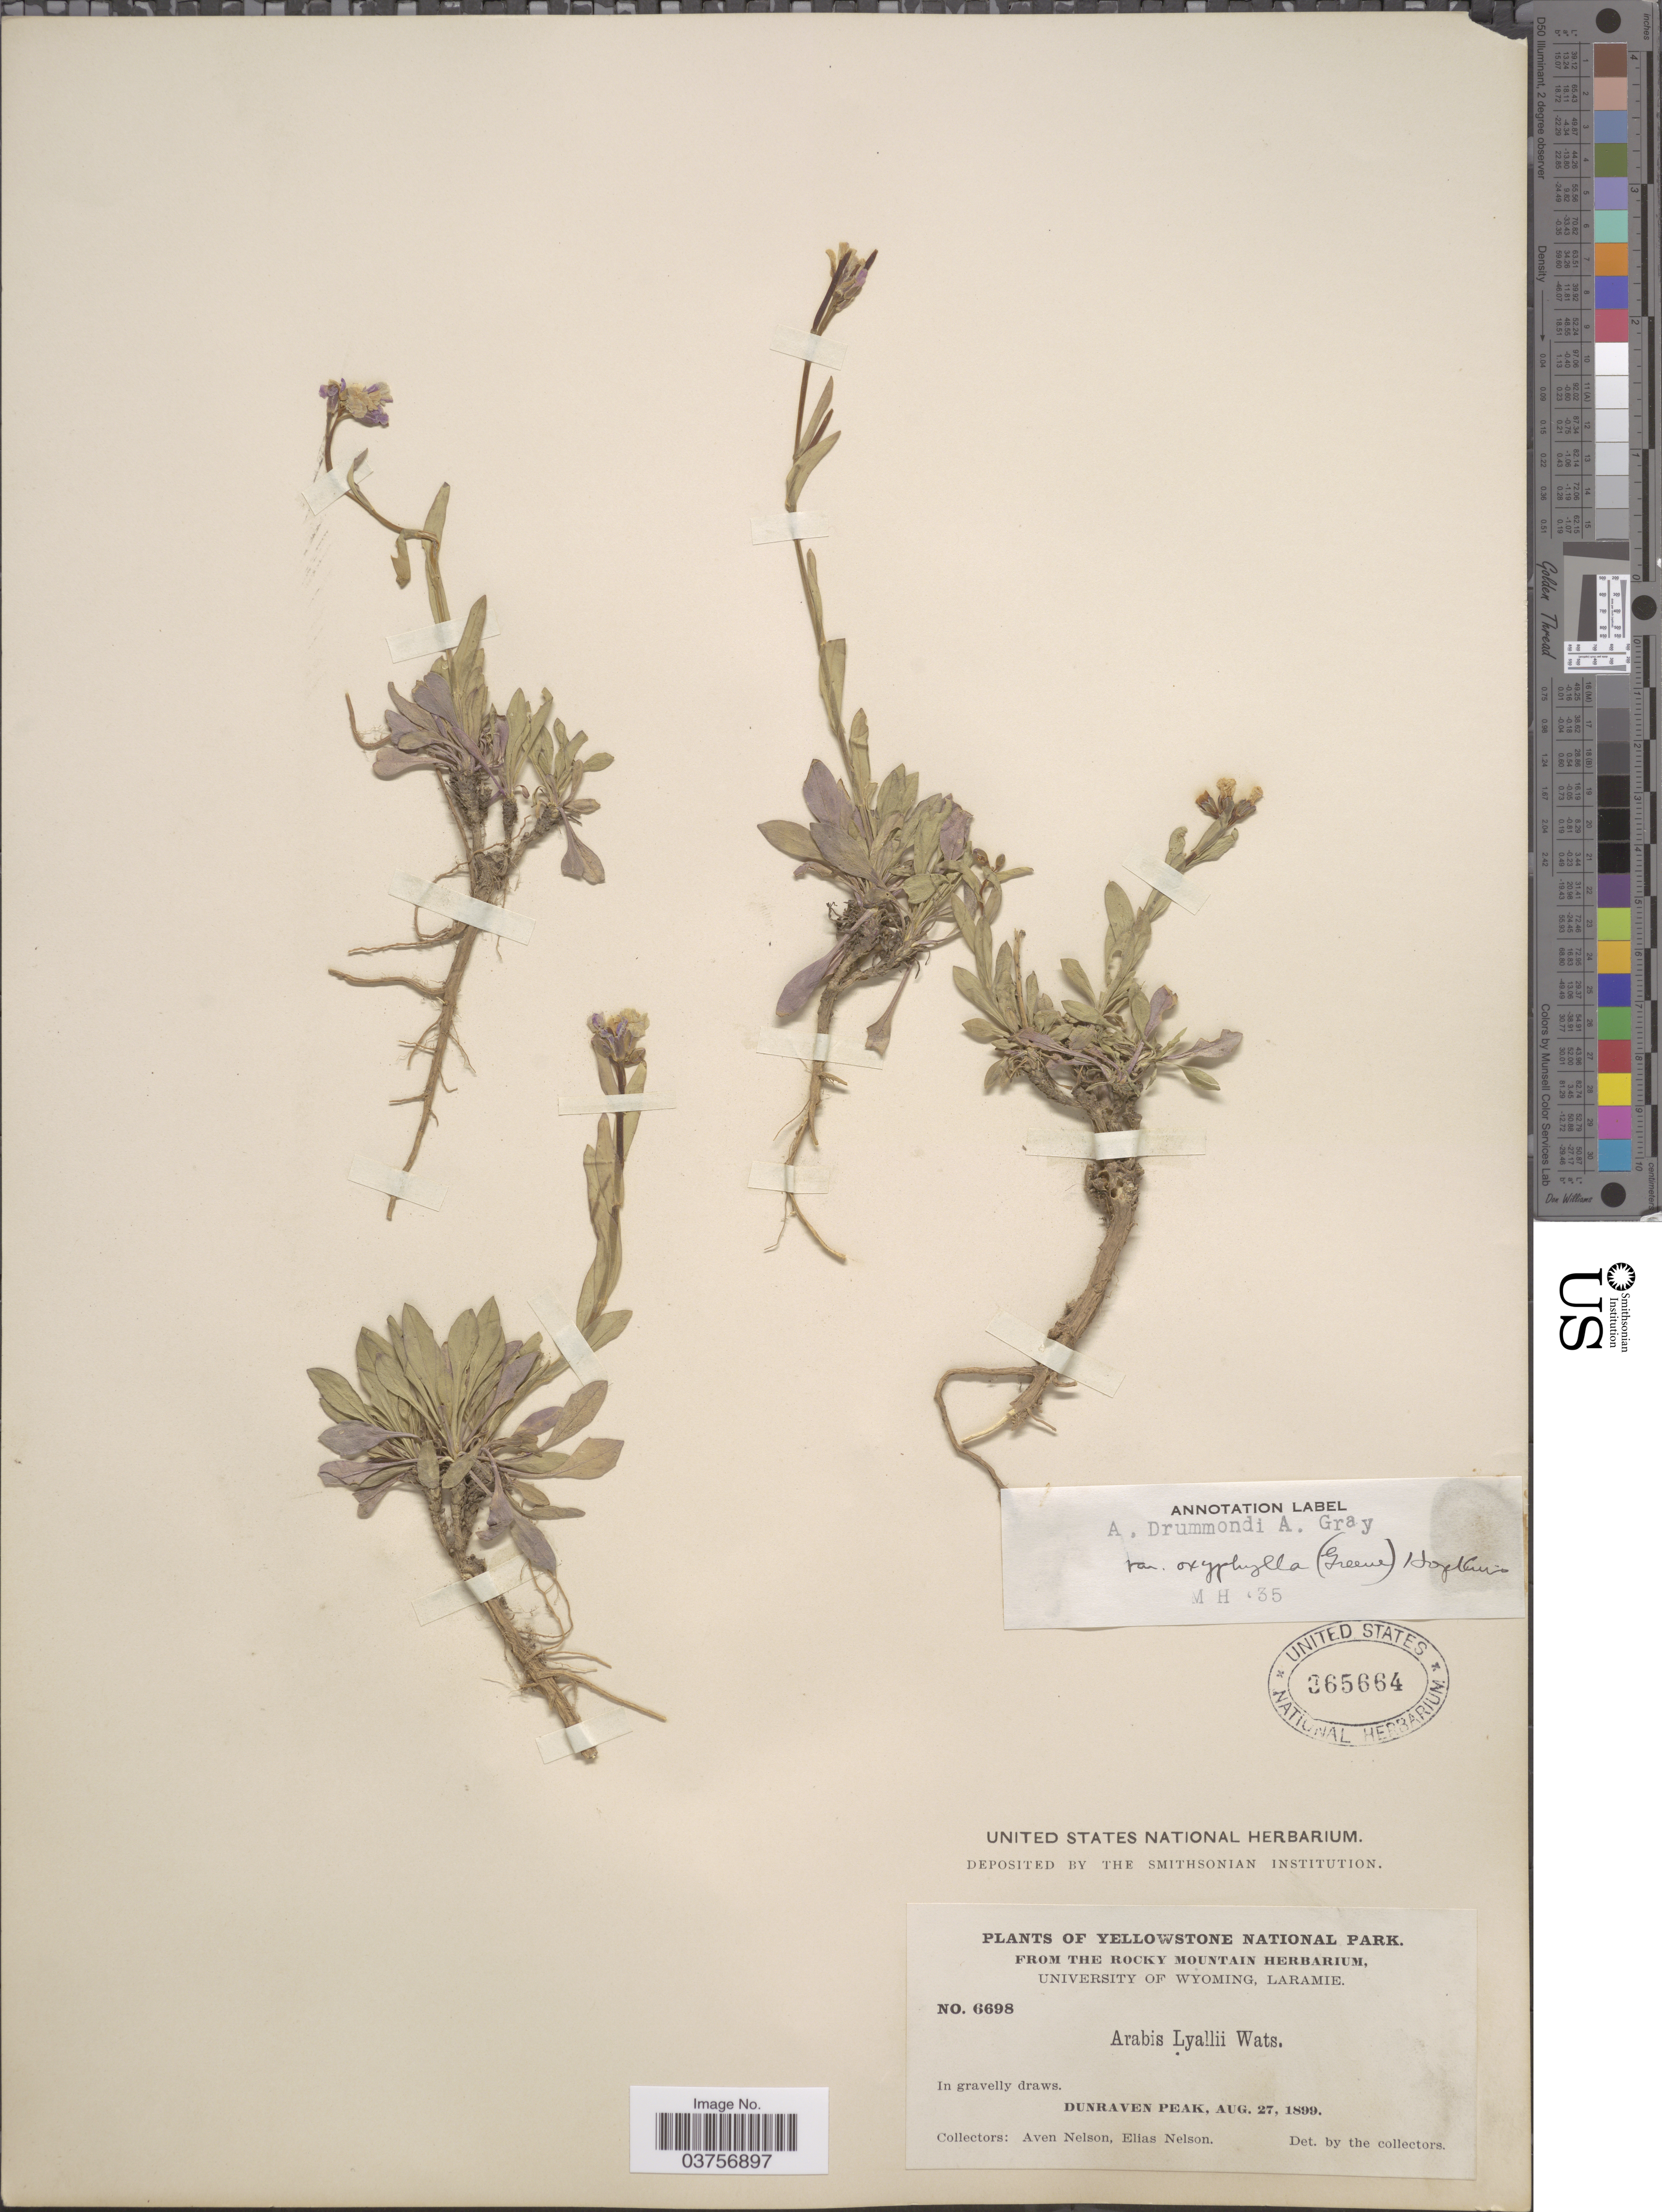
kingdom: Plantae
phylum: Tracheophyta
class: Magnoliopsida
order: Brassicales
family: Brassicaceae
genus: Arabis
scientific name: Arabis drummondii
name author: A. Gray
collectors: A. Nelson & E. Nelson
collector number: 6698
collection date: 1899-08-27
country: United States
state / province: Wyoming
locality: Yellowstone National Park. In gravelly draws. Dunraven Peak.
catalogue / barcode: US 365664